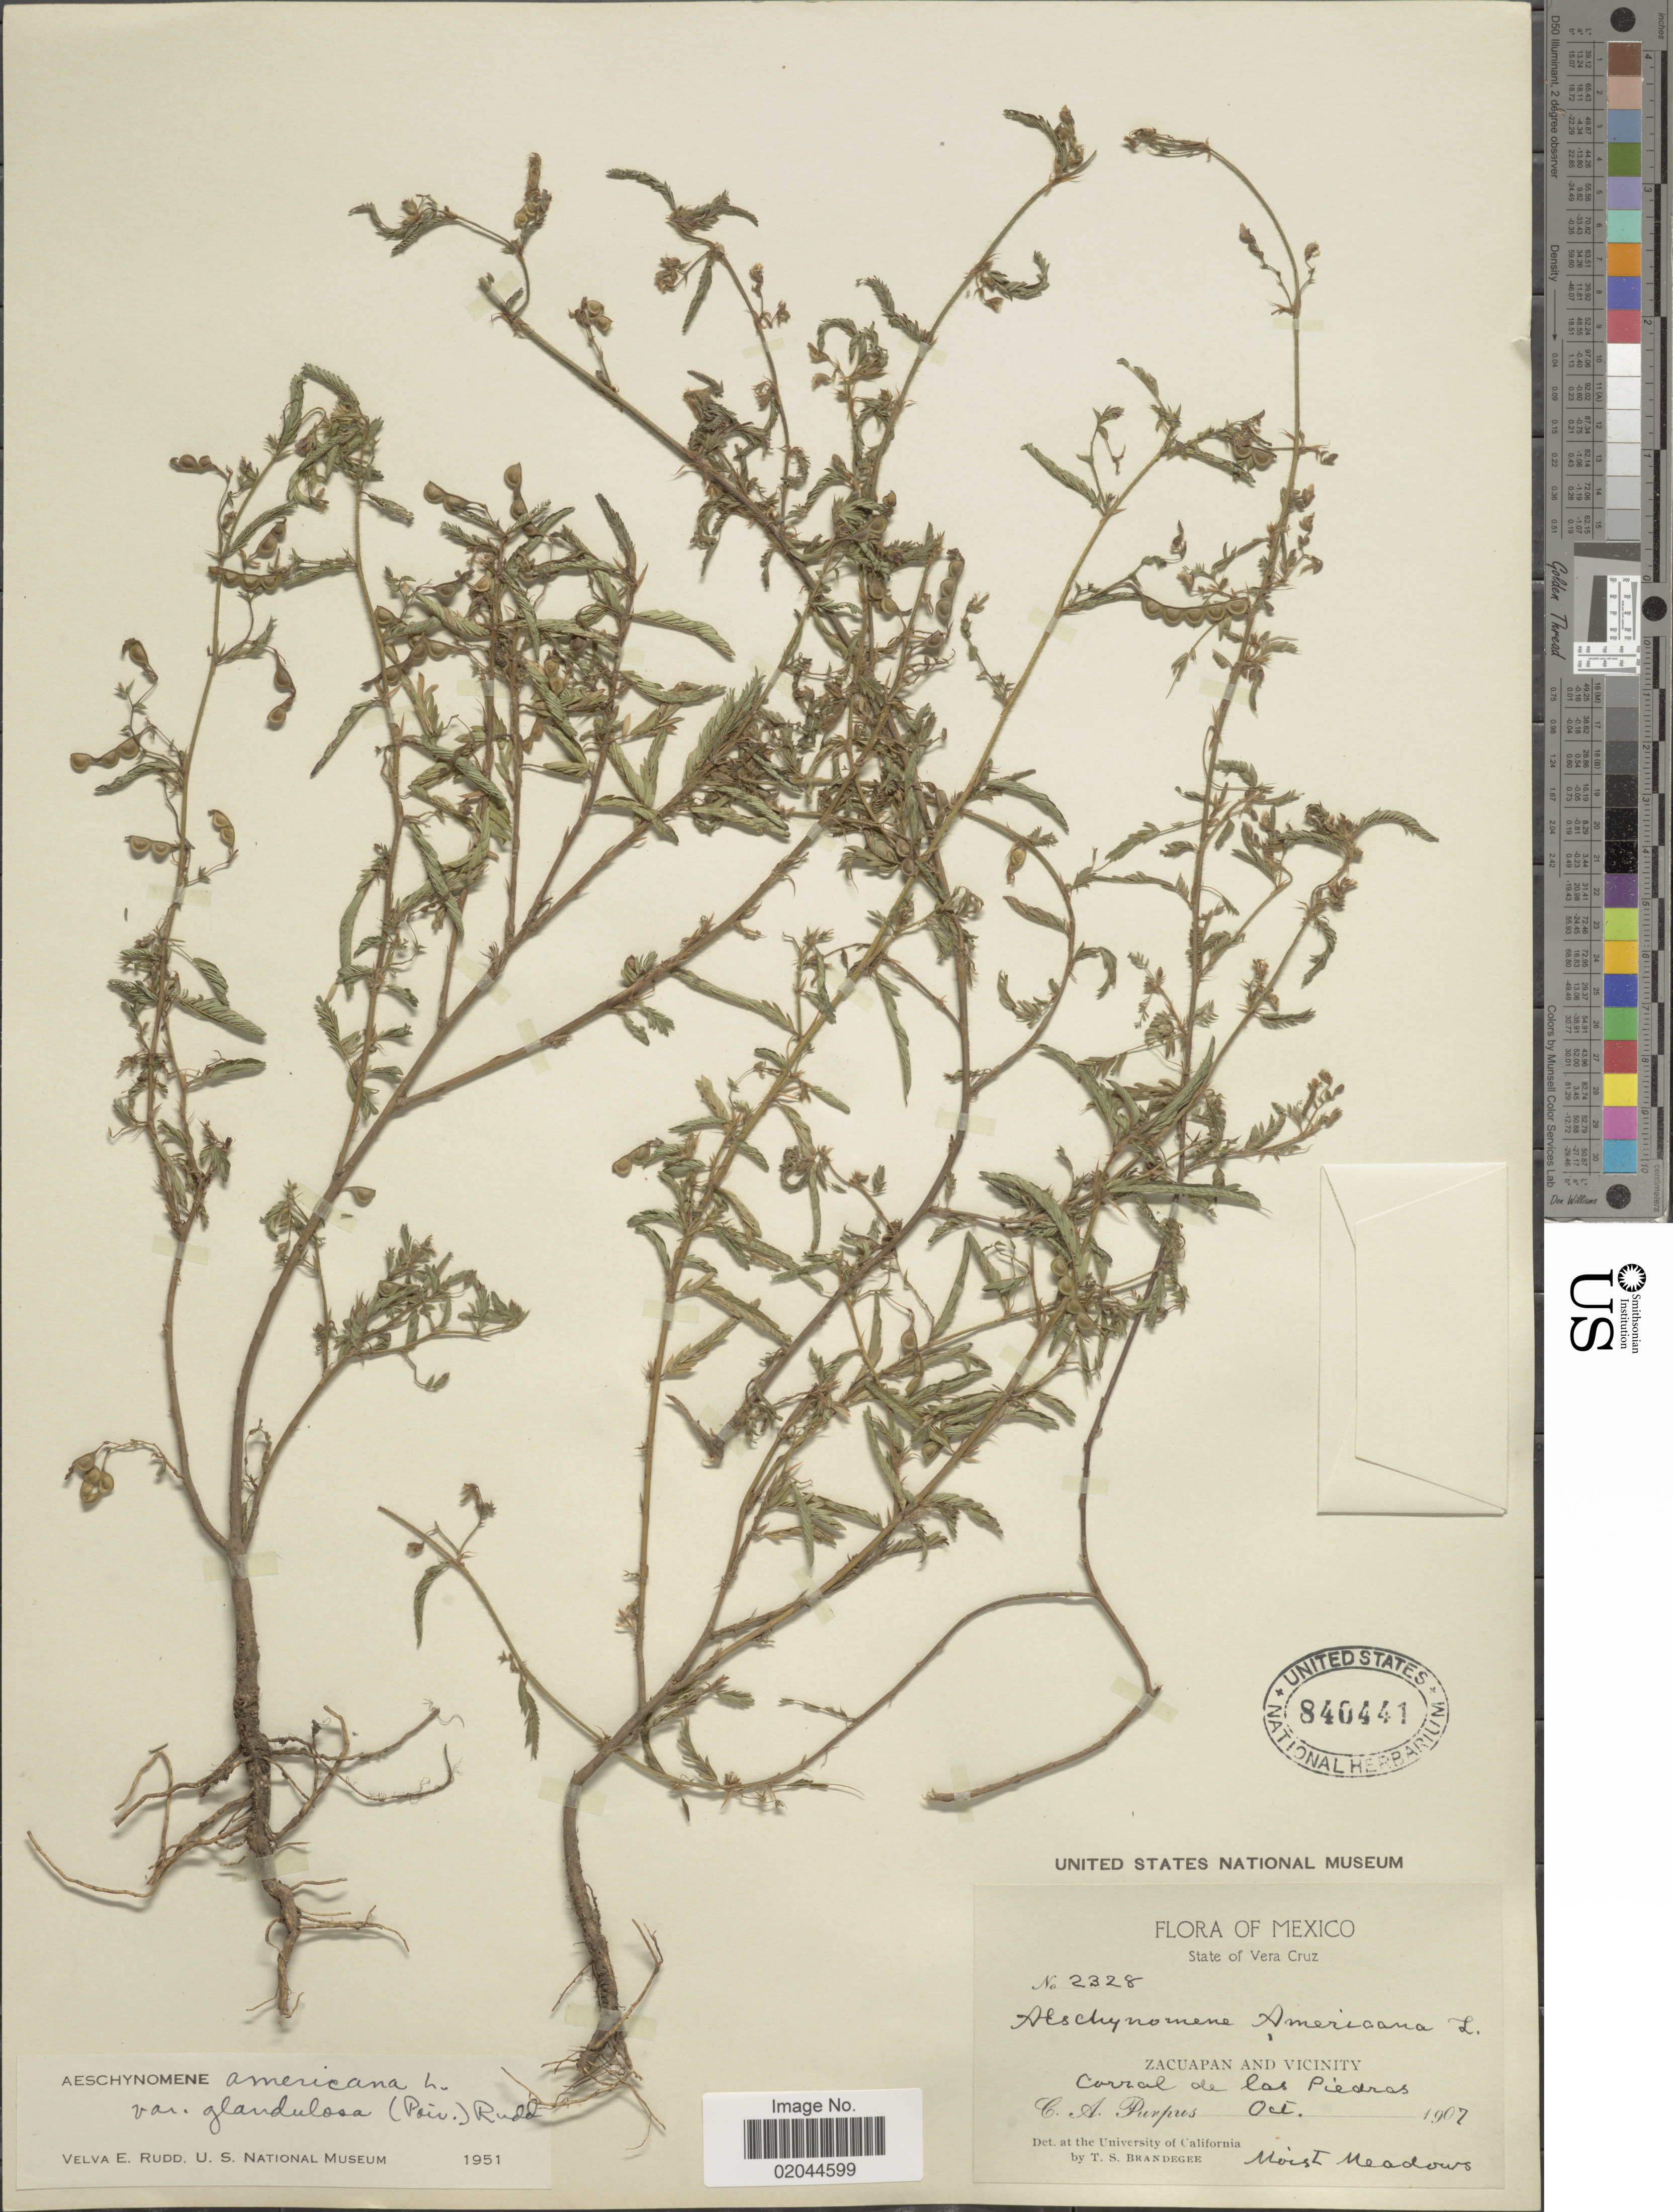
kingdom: Plantae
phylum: Tracheophyta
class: Magnoliopsida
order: Fabales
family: Fabaceae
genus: Aeschynomene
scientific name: Aeschynomene americana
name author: L.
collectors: C. A. Purpus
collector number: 2328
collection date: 1907-10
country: Mexico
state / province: Veracruz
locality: Zacuapan and vicinity, Corral de las Piedras, moist meadows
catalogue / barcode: US 840441